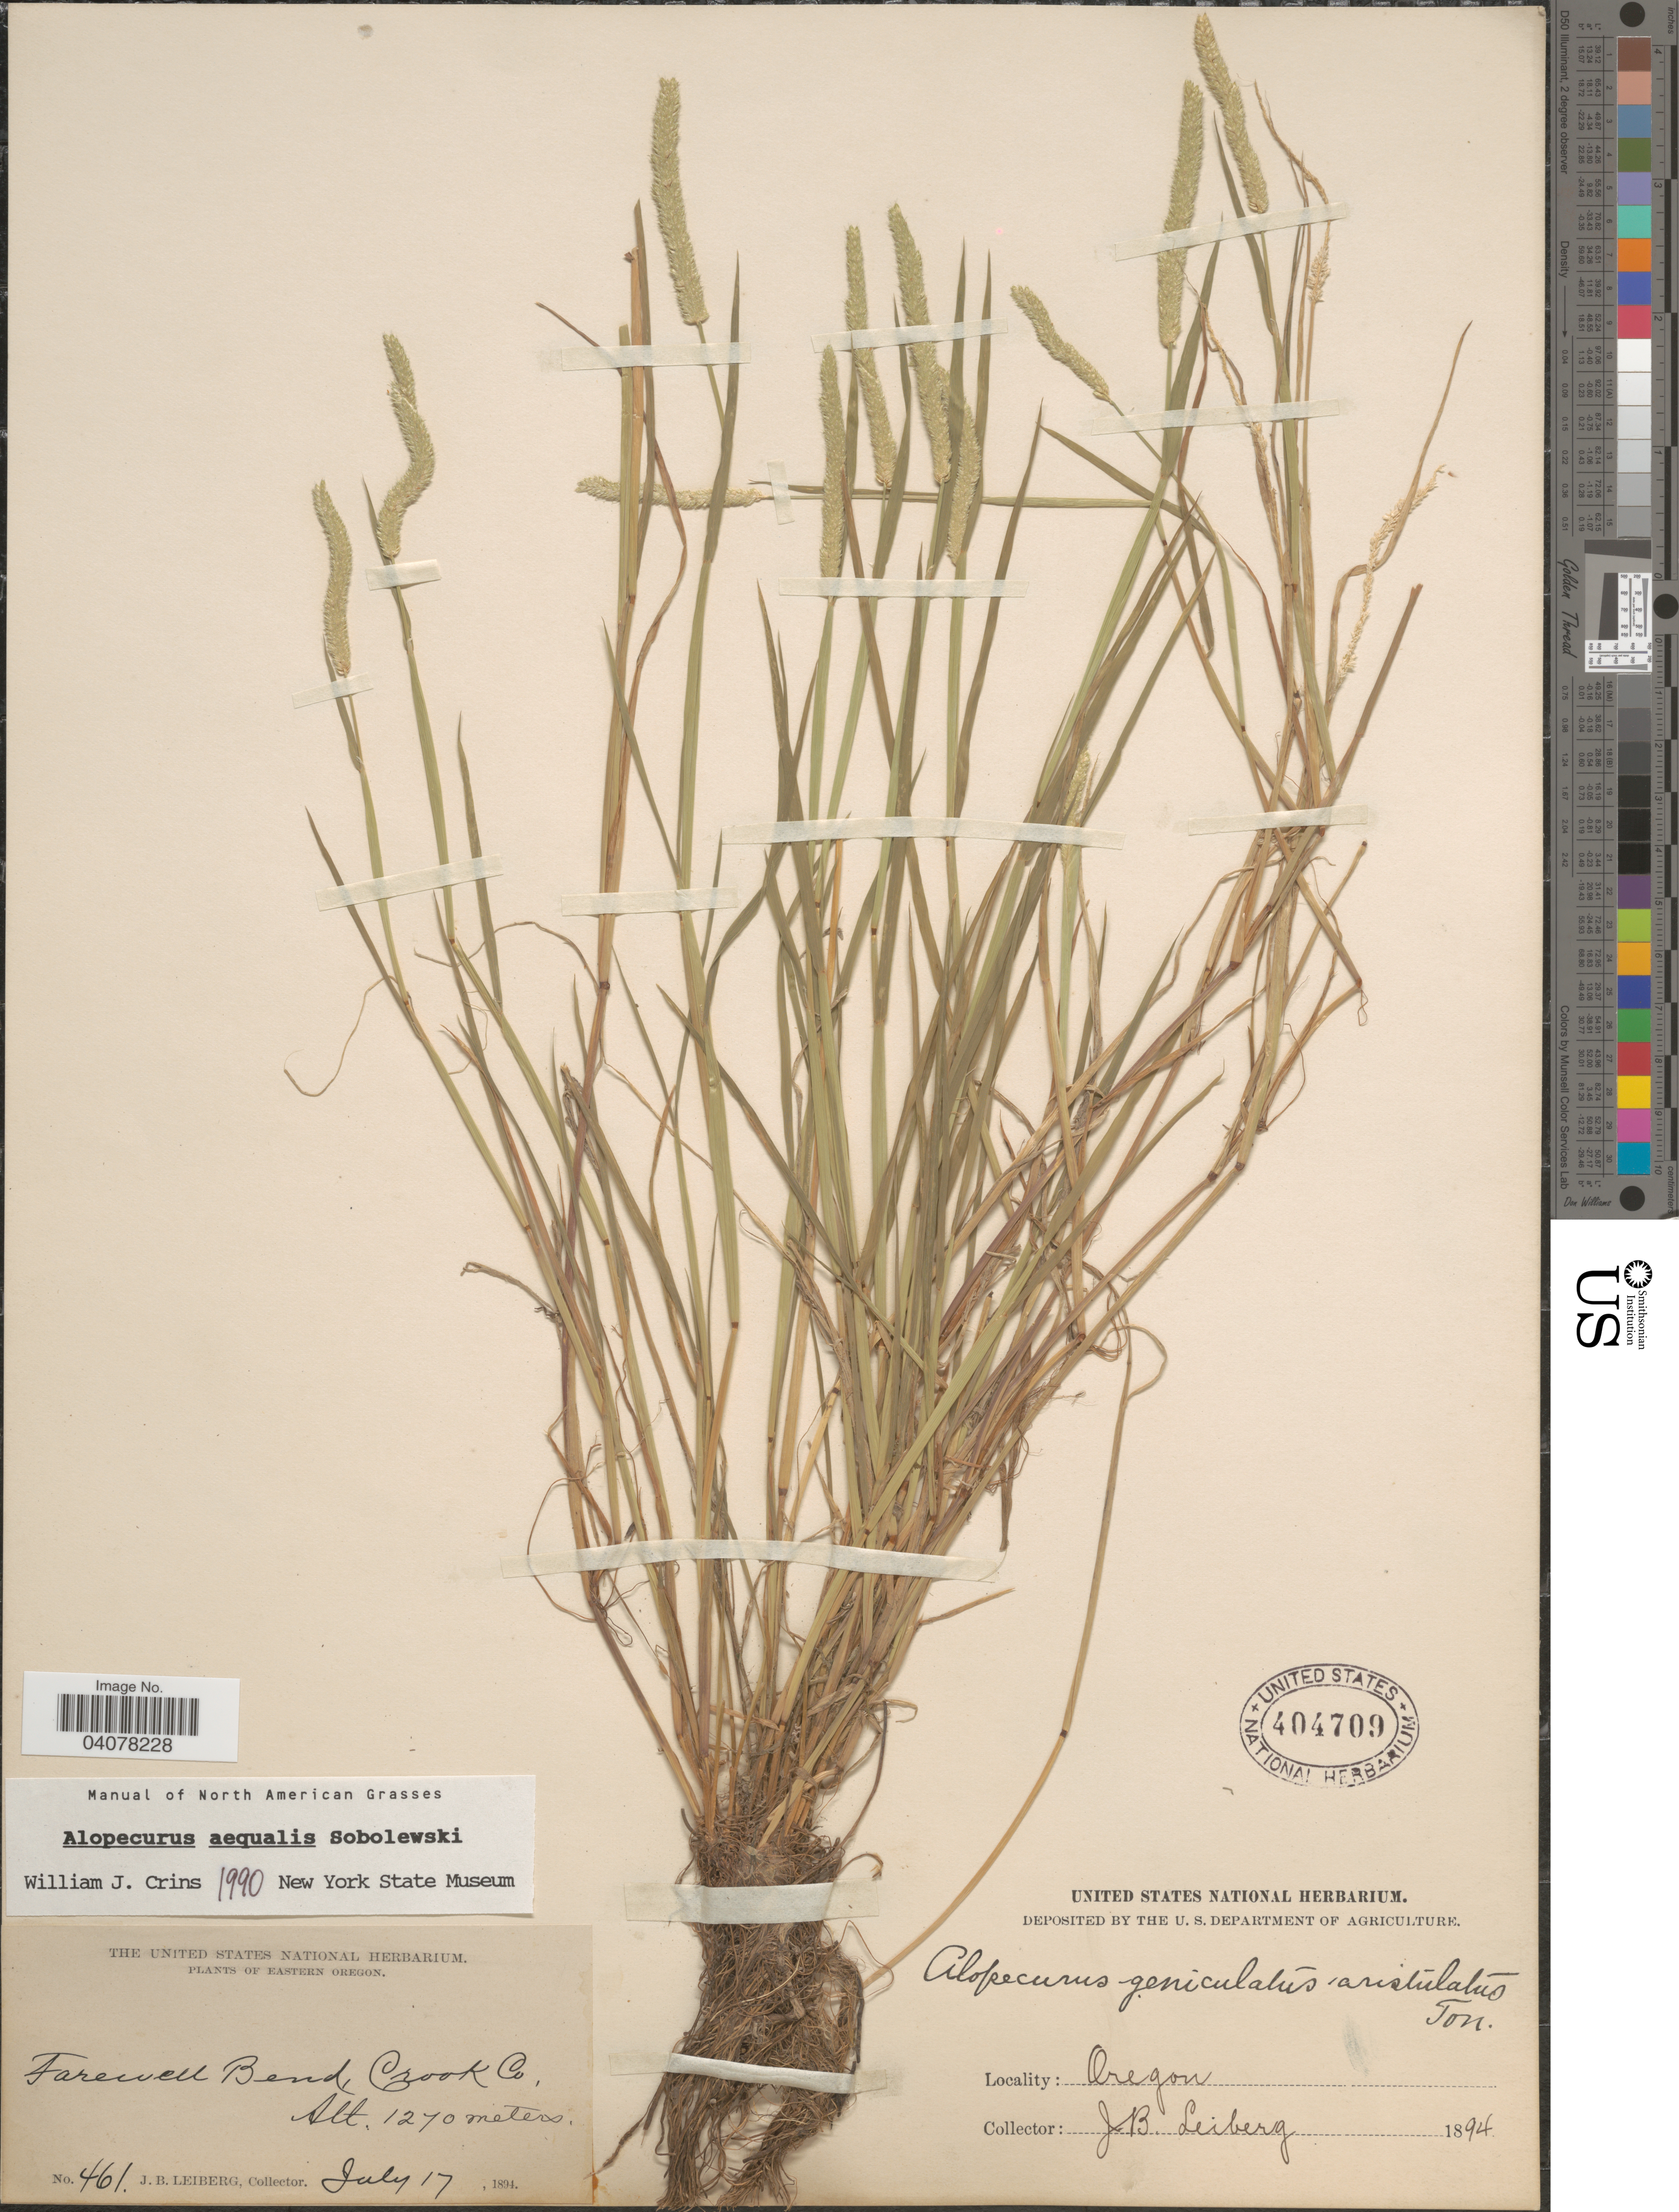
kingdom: Plantae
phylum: Tracheophyta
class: Liliopsida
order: Poales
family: Poaceae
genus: Alopecurus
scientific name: Alopecurus aequalis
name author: Sobol.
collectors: J. B. Leiberg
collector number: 461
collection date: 1894-07-17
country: United States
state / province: Oregon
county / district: Crook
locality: Eastern Oregon. Farewell Bend, Crook Co.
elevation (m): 1270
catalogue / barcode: US 404709